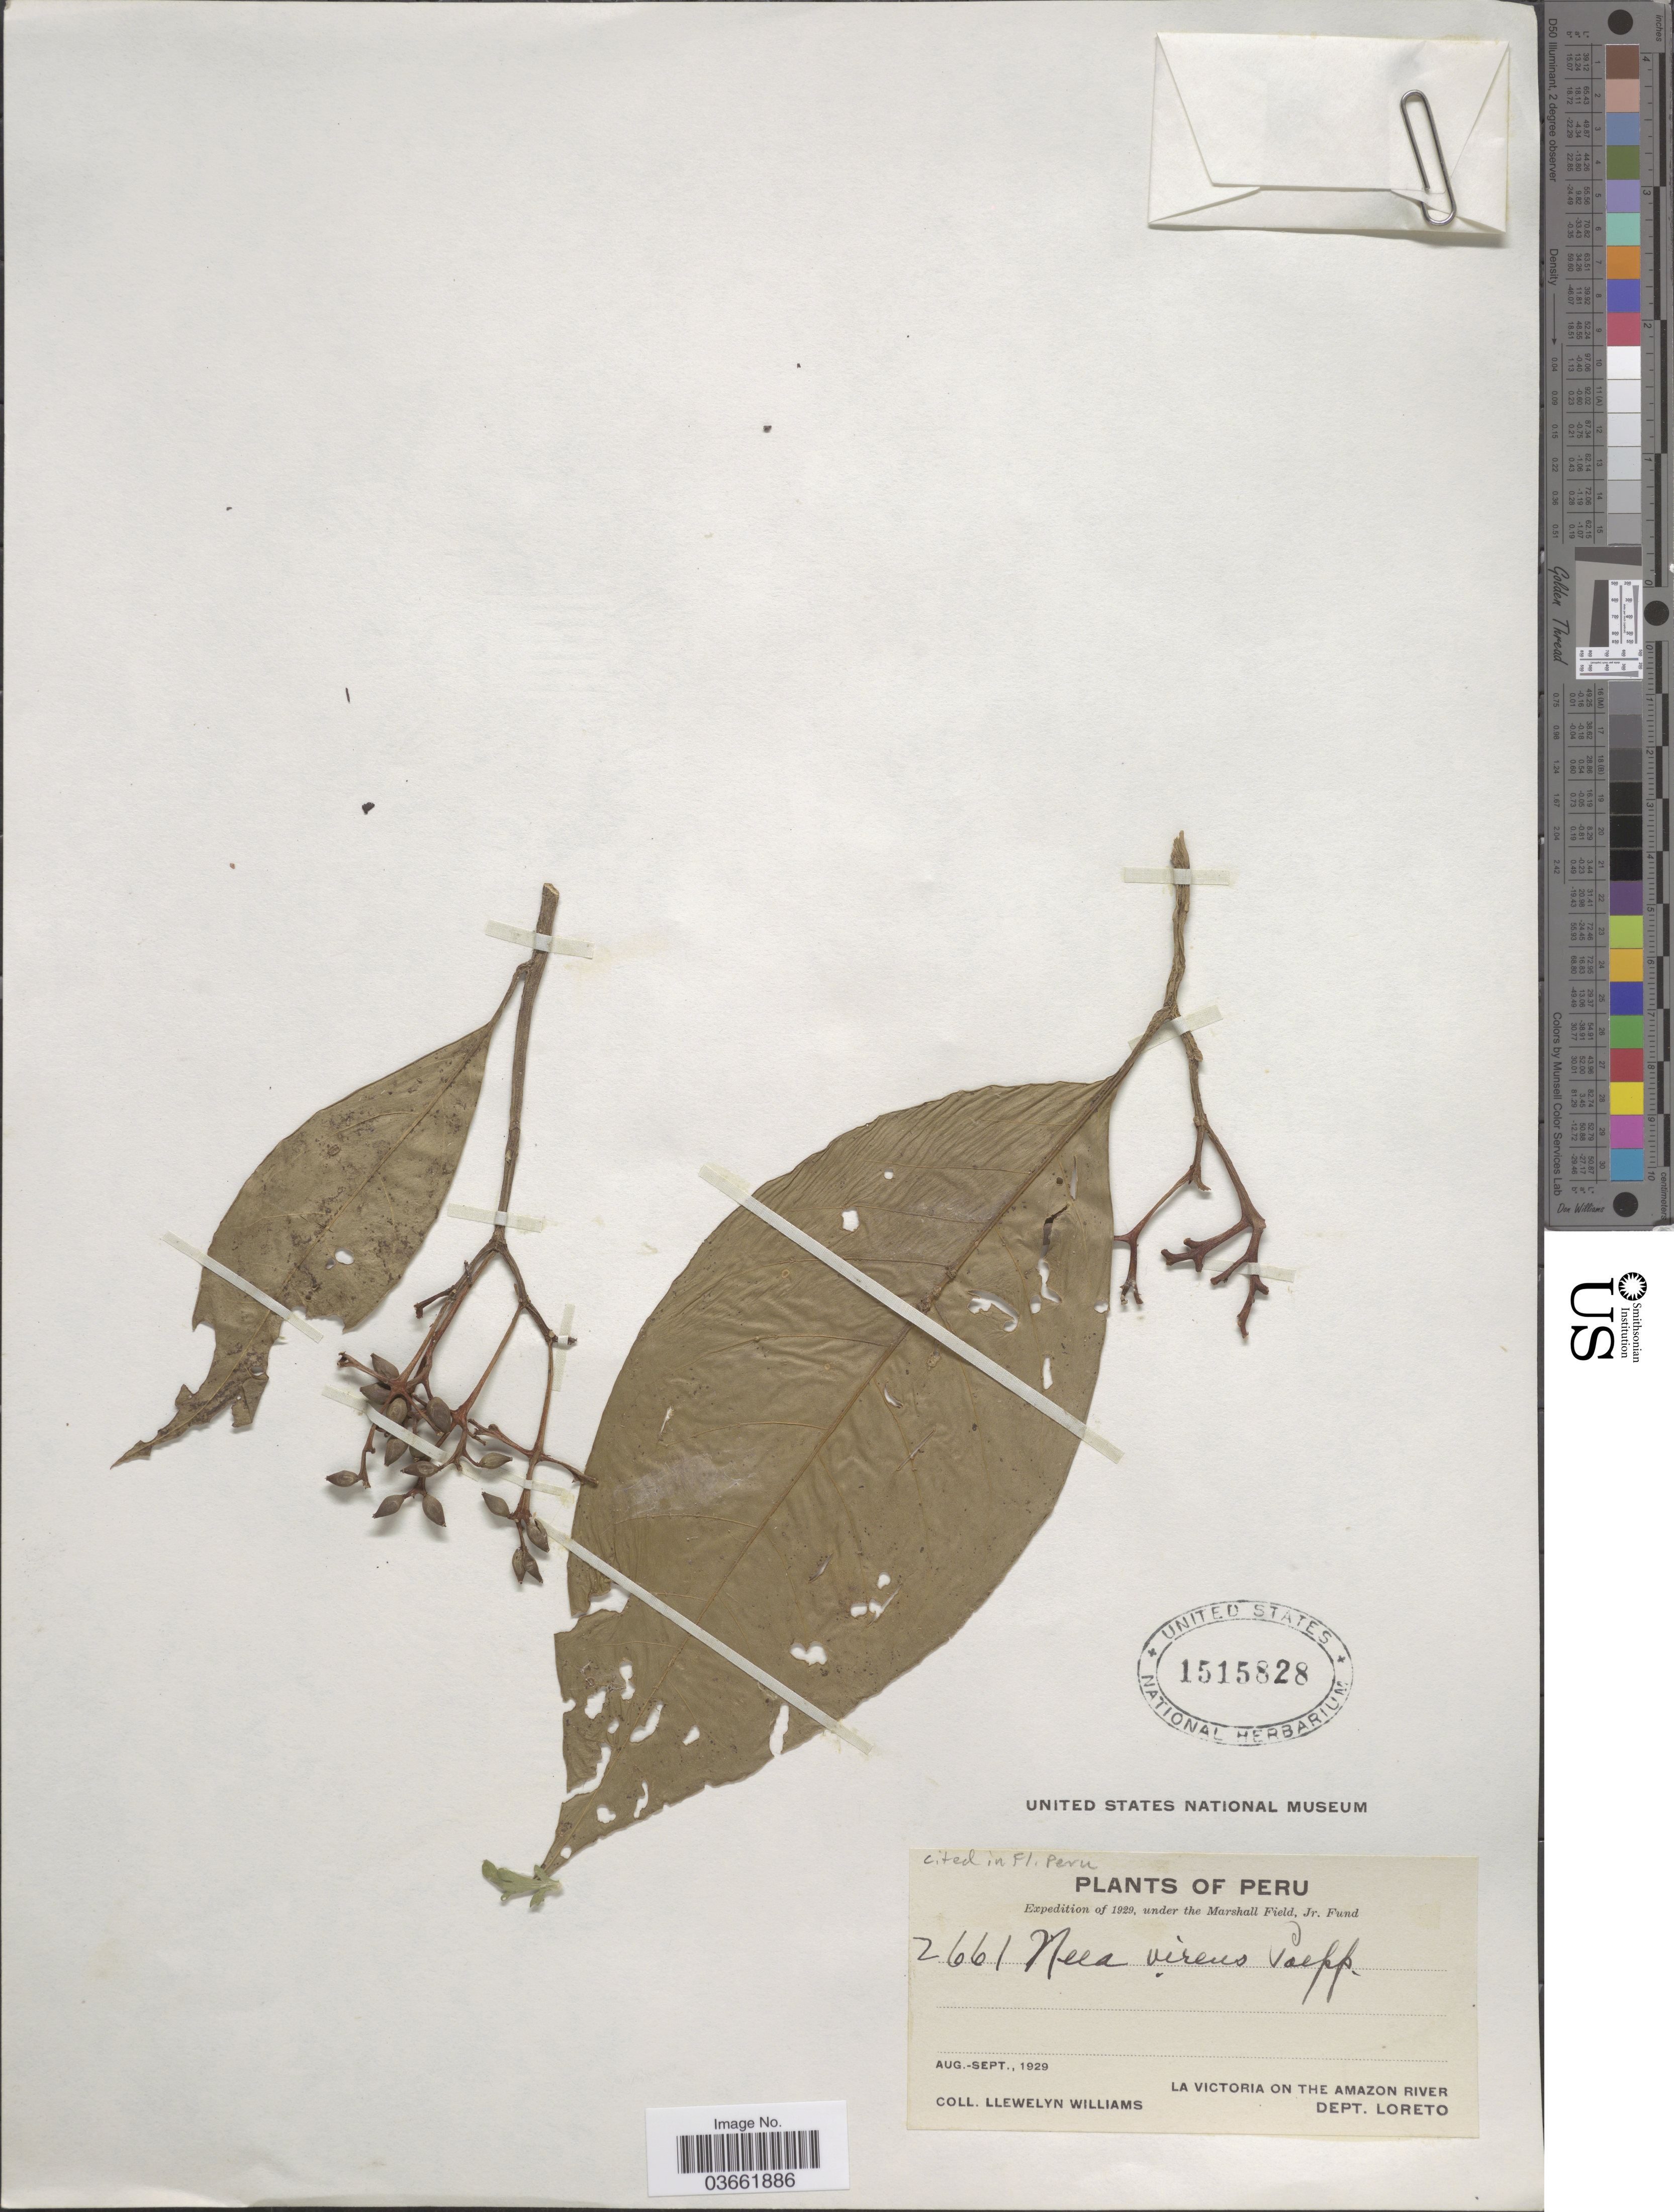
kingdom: Plantae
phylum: Tracheophyta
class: Magnoliopsida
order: Caryophyllales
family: Nyctaginaceae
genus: Neea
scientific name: Neea virens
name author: Poepp. ex Heimerl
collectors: Ll. Williams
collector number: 2661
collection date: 1929-08/1929-09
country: Peru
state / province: Loreto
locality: La Victoria on the Amazon River. Dept. Loreto.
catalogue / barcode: US 1515828